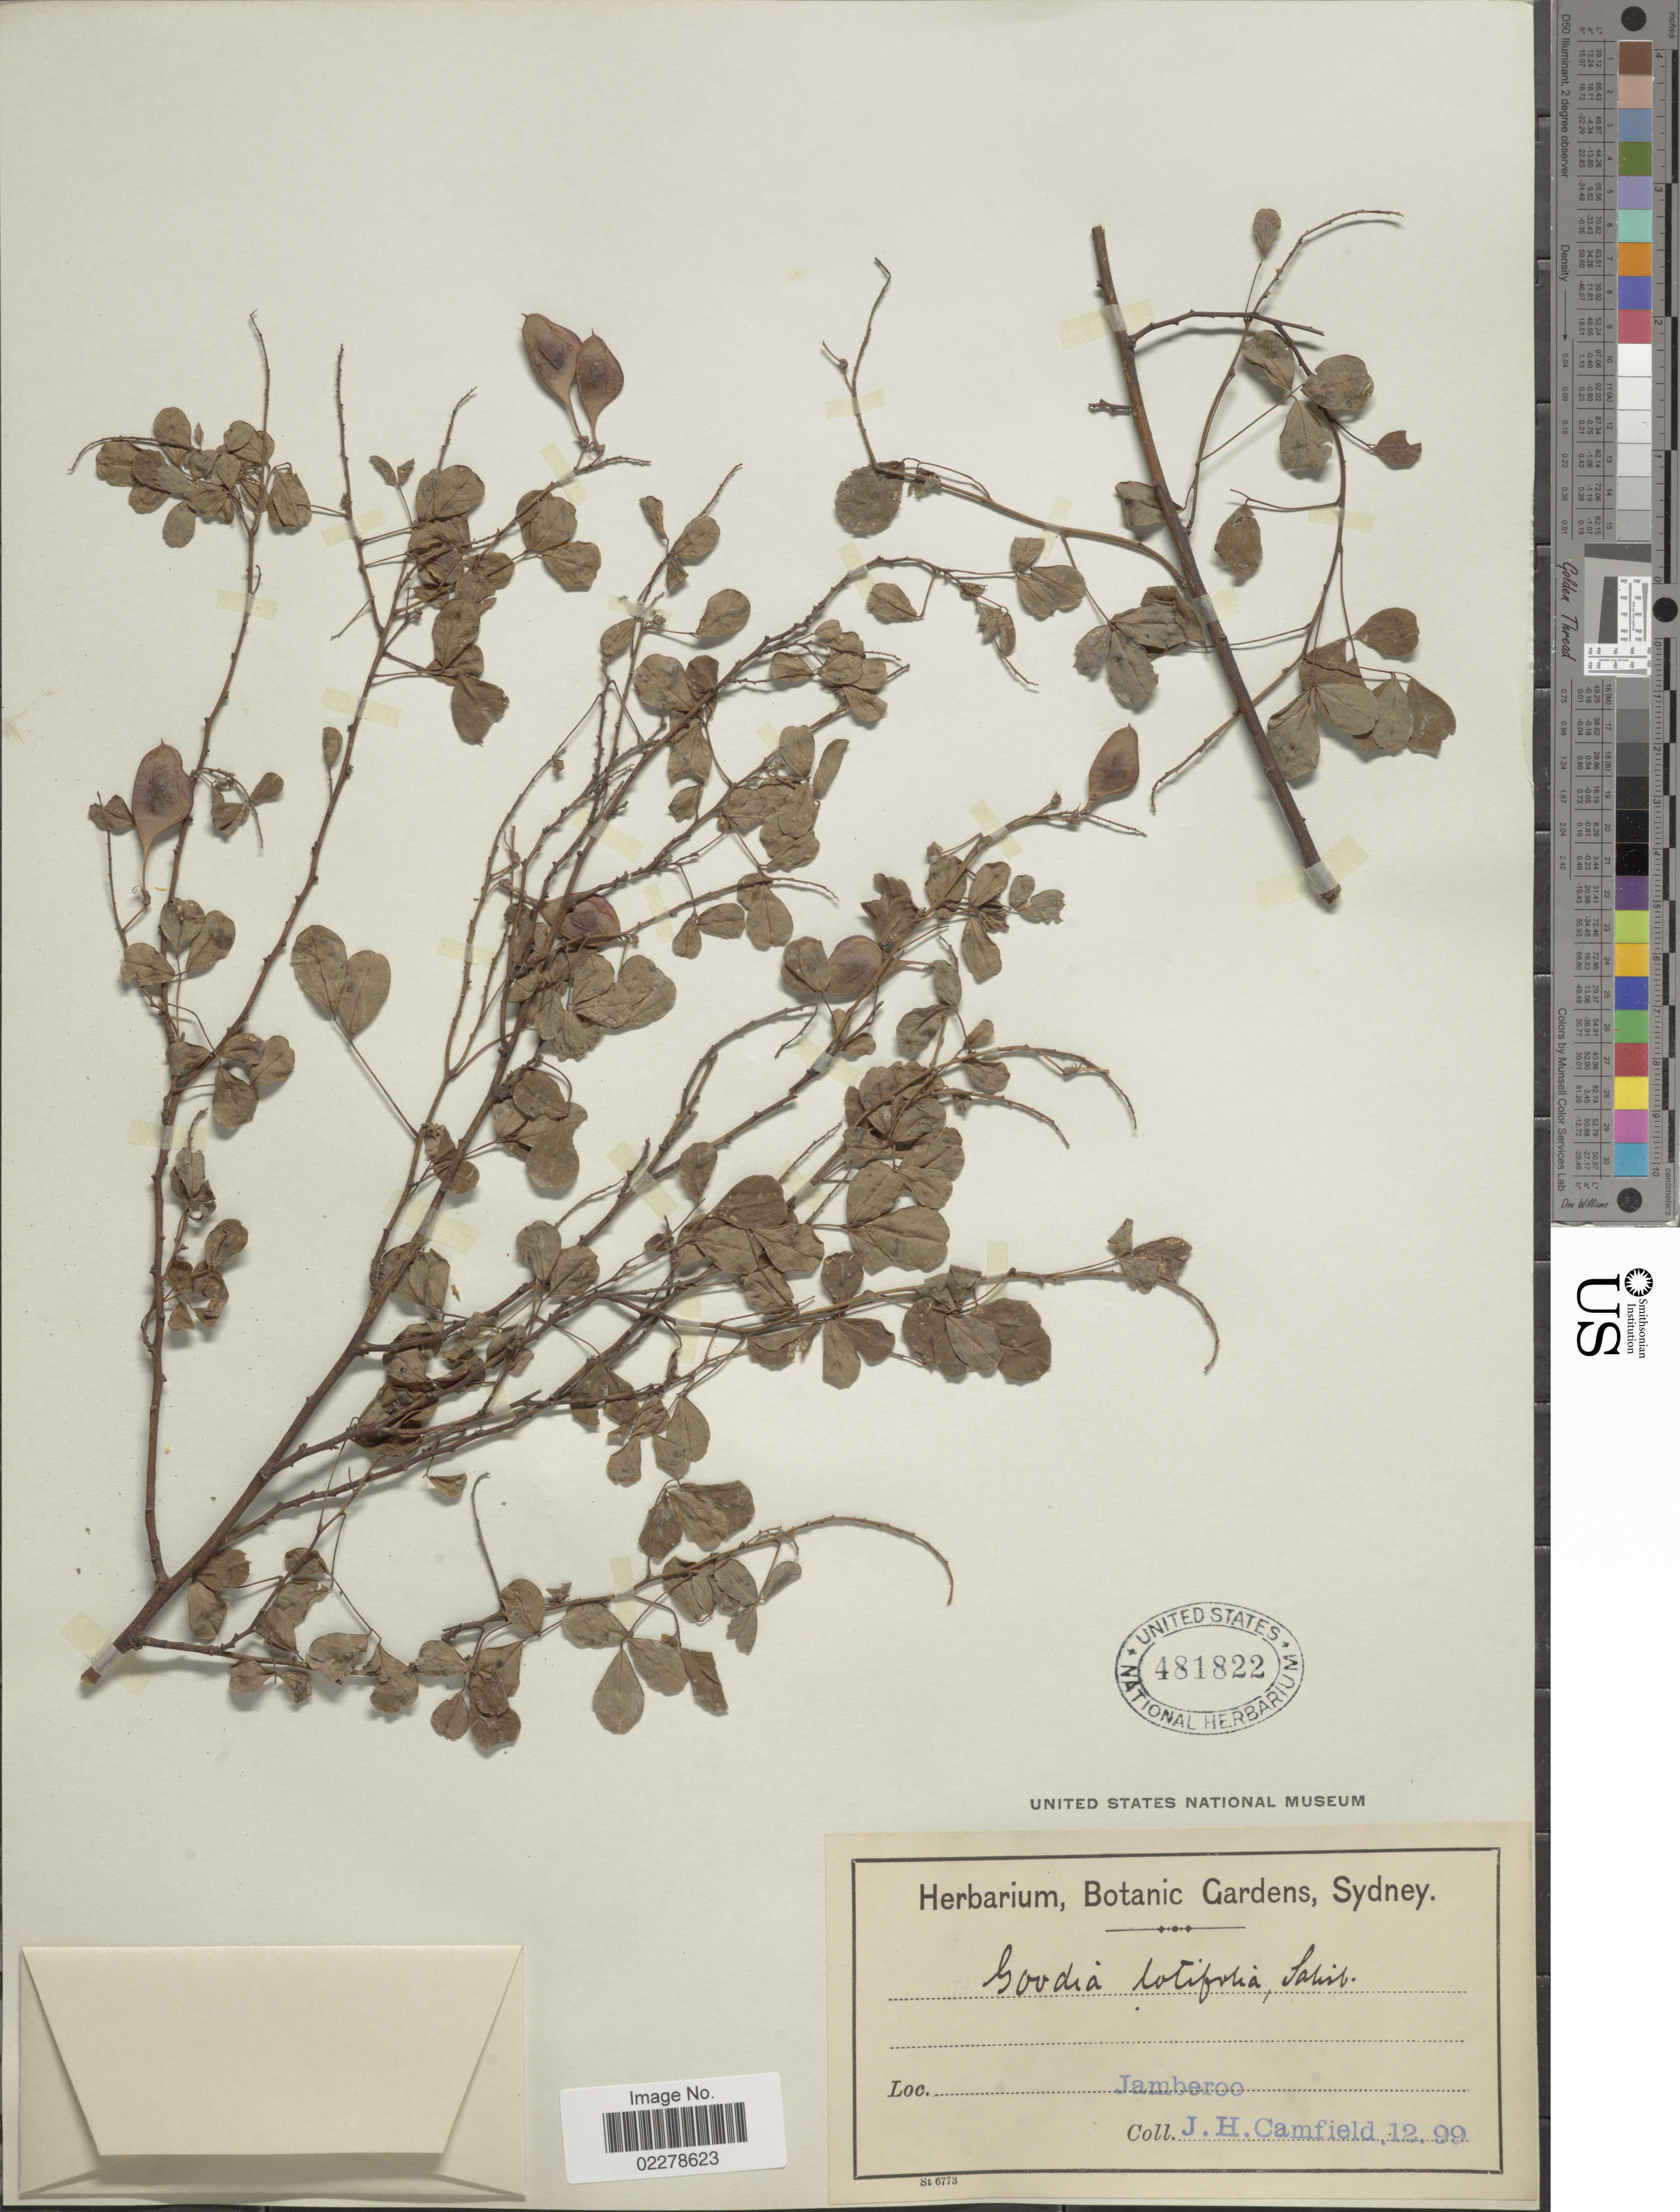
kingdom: Plantae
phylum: Tracheophyta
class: Magnoliopsida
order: Fabales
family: Fabaceae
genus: Goodia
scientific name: Goodia lotifolia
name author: Salisb.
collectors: J. Camfield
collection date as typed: Transcribed d/m/y: /12/99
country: Australia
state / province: New South Wales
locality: Jamberoo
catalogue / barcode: US 481822